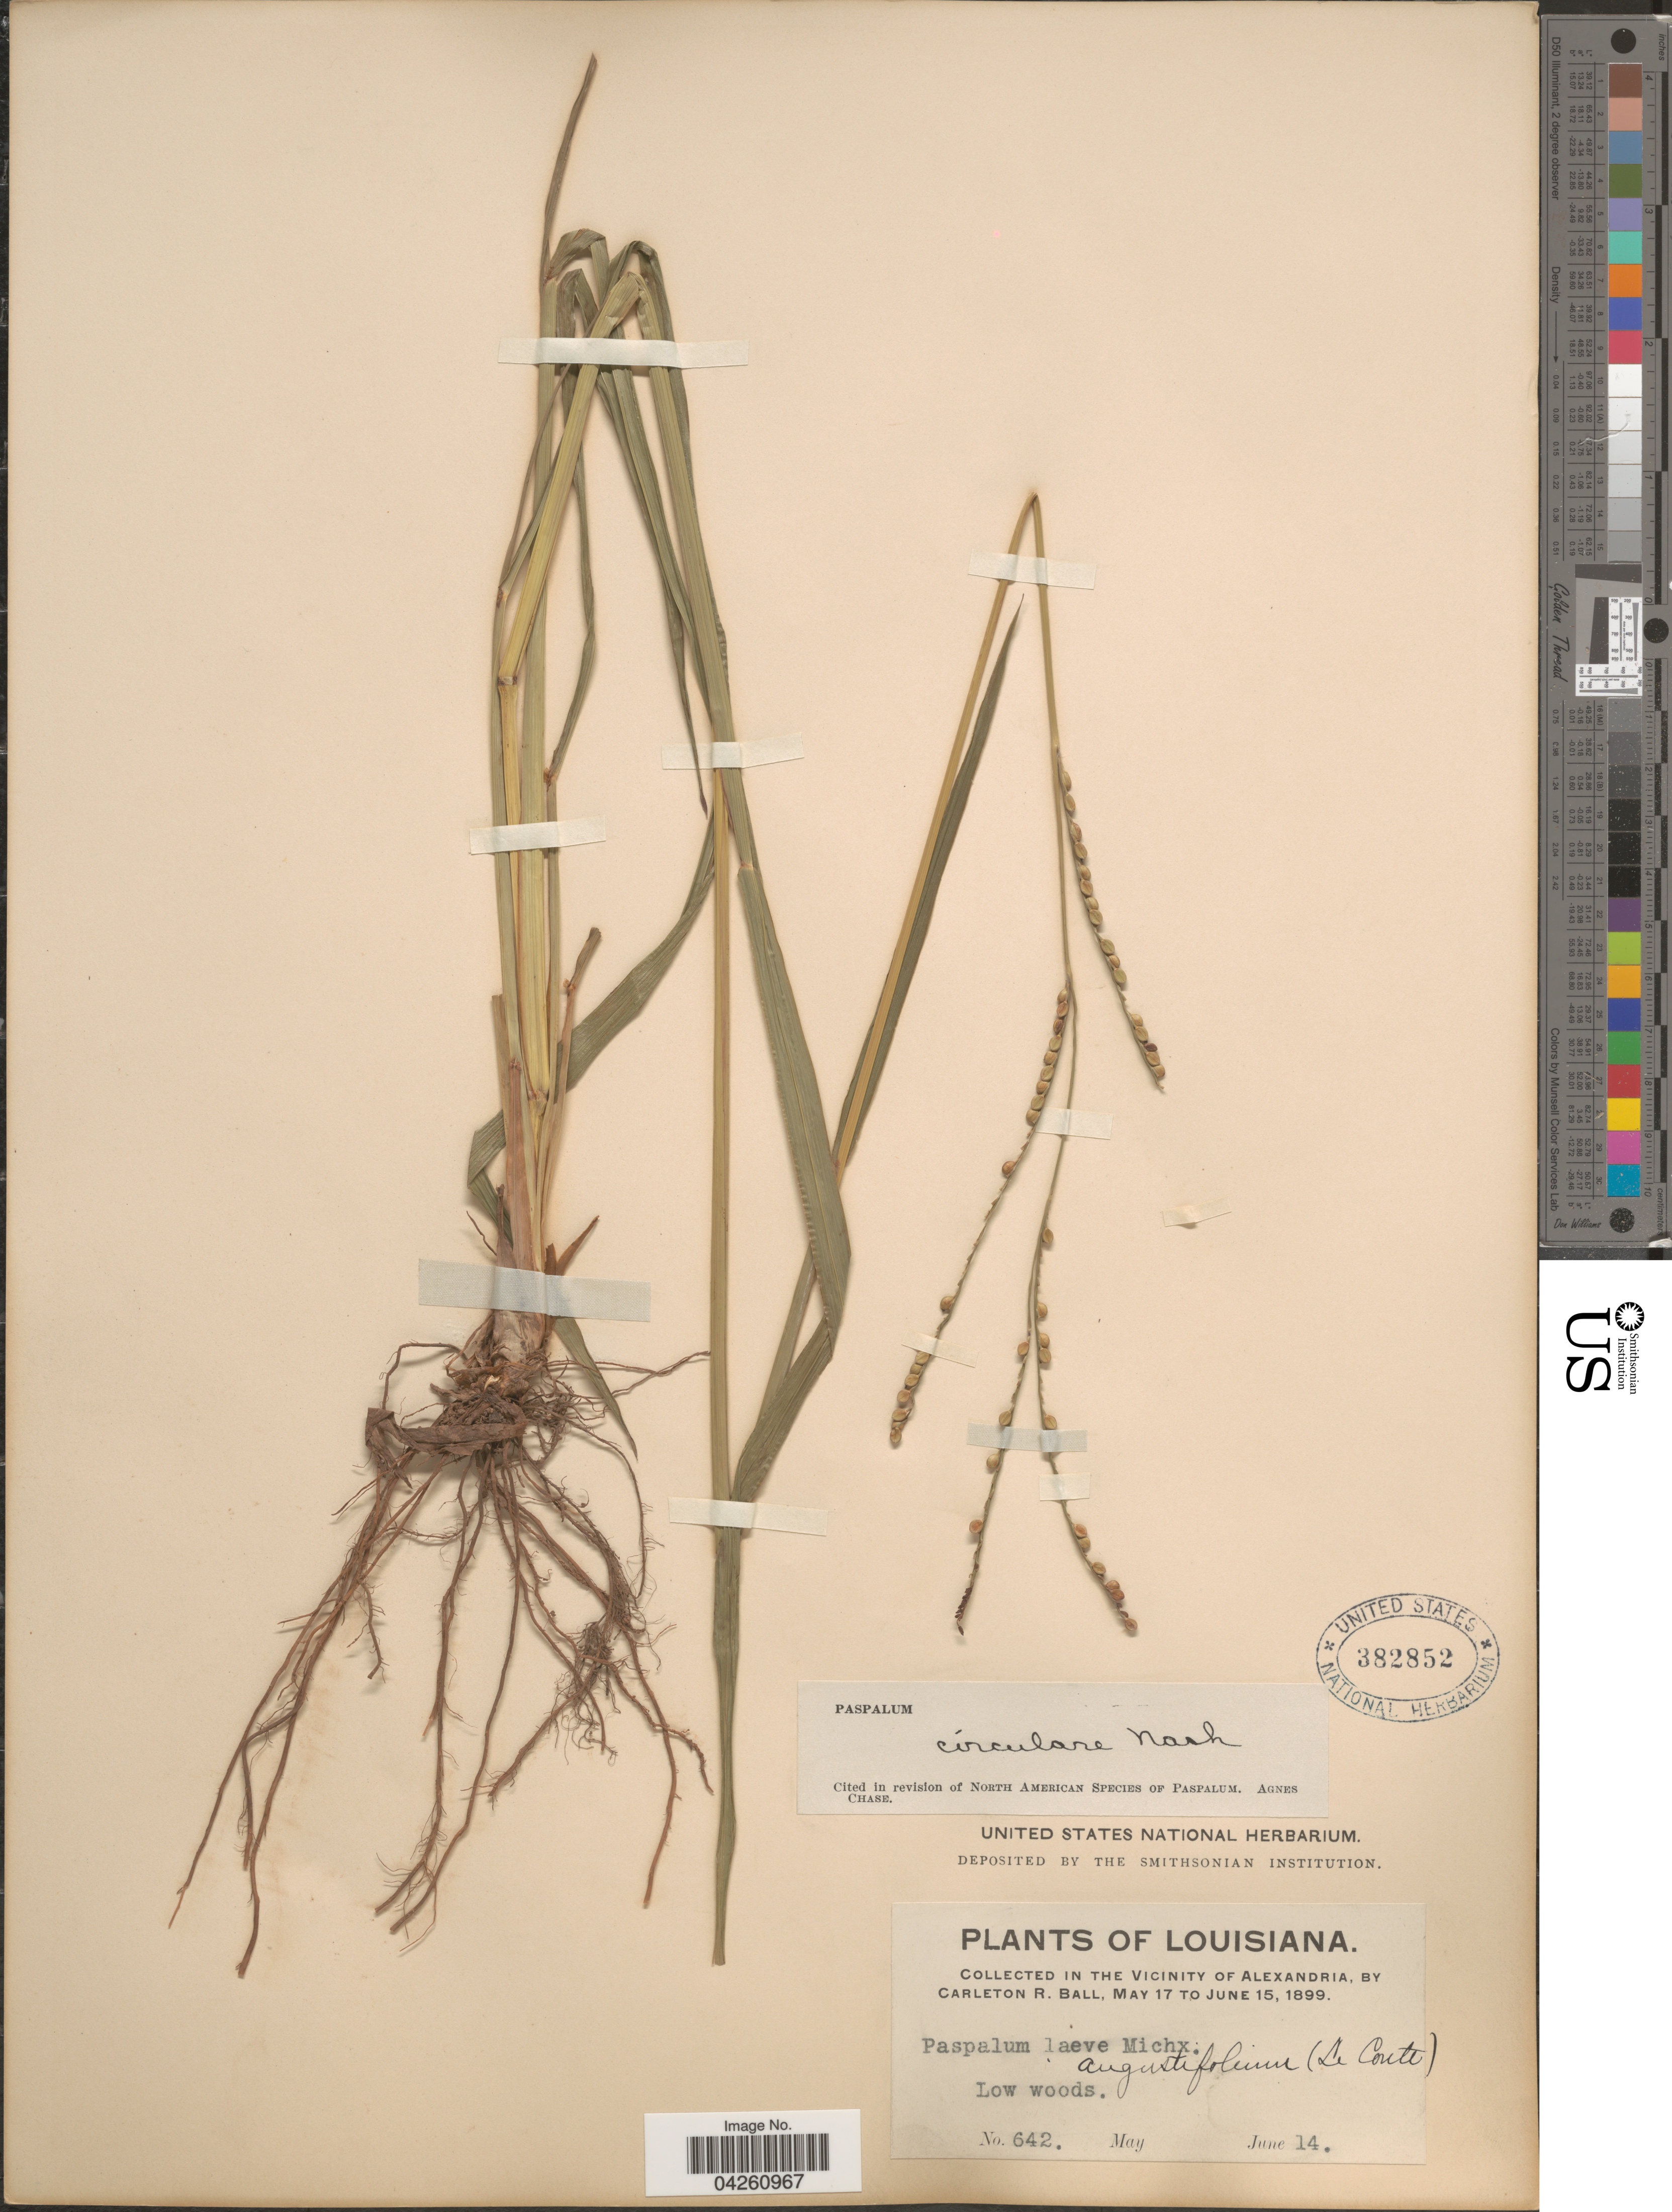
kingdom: Plantae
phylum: Tracheophyta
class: Liliopsida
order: Poales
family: Poaceae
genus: Paspalum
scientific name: Paspalum circulare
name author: Nash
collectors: C. R. Ball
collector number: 642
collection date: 1899-06-14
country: United States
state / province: Louisiana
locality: In the Vicinity of Alexandria. Low woods.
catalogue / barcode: US 382852